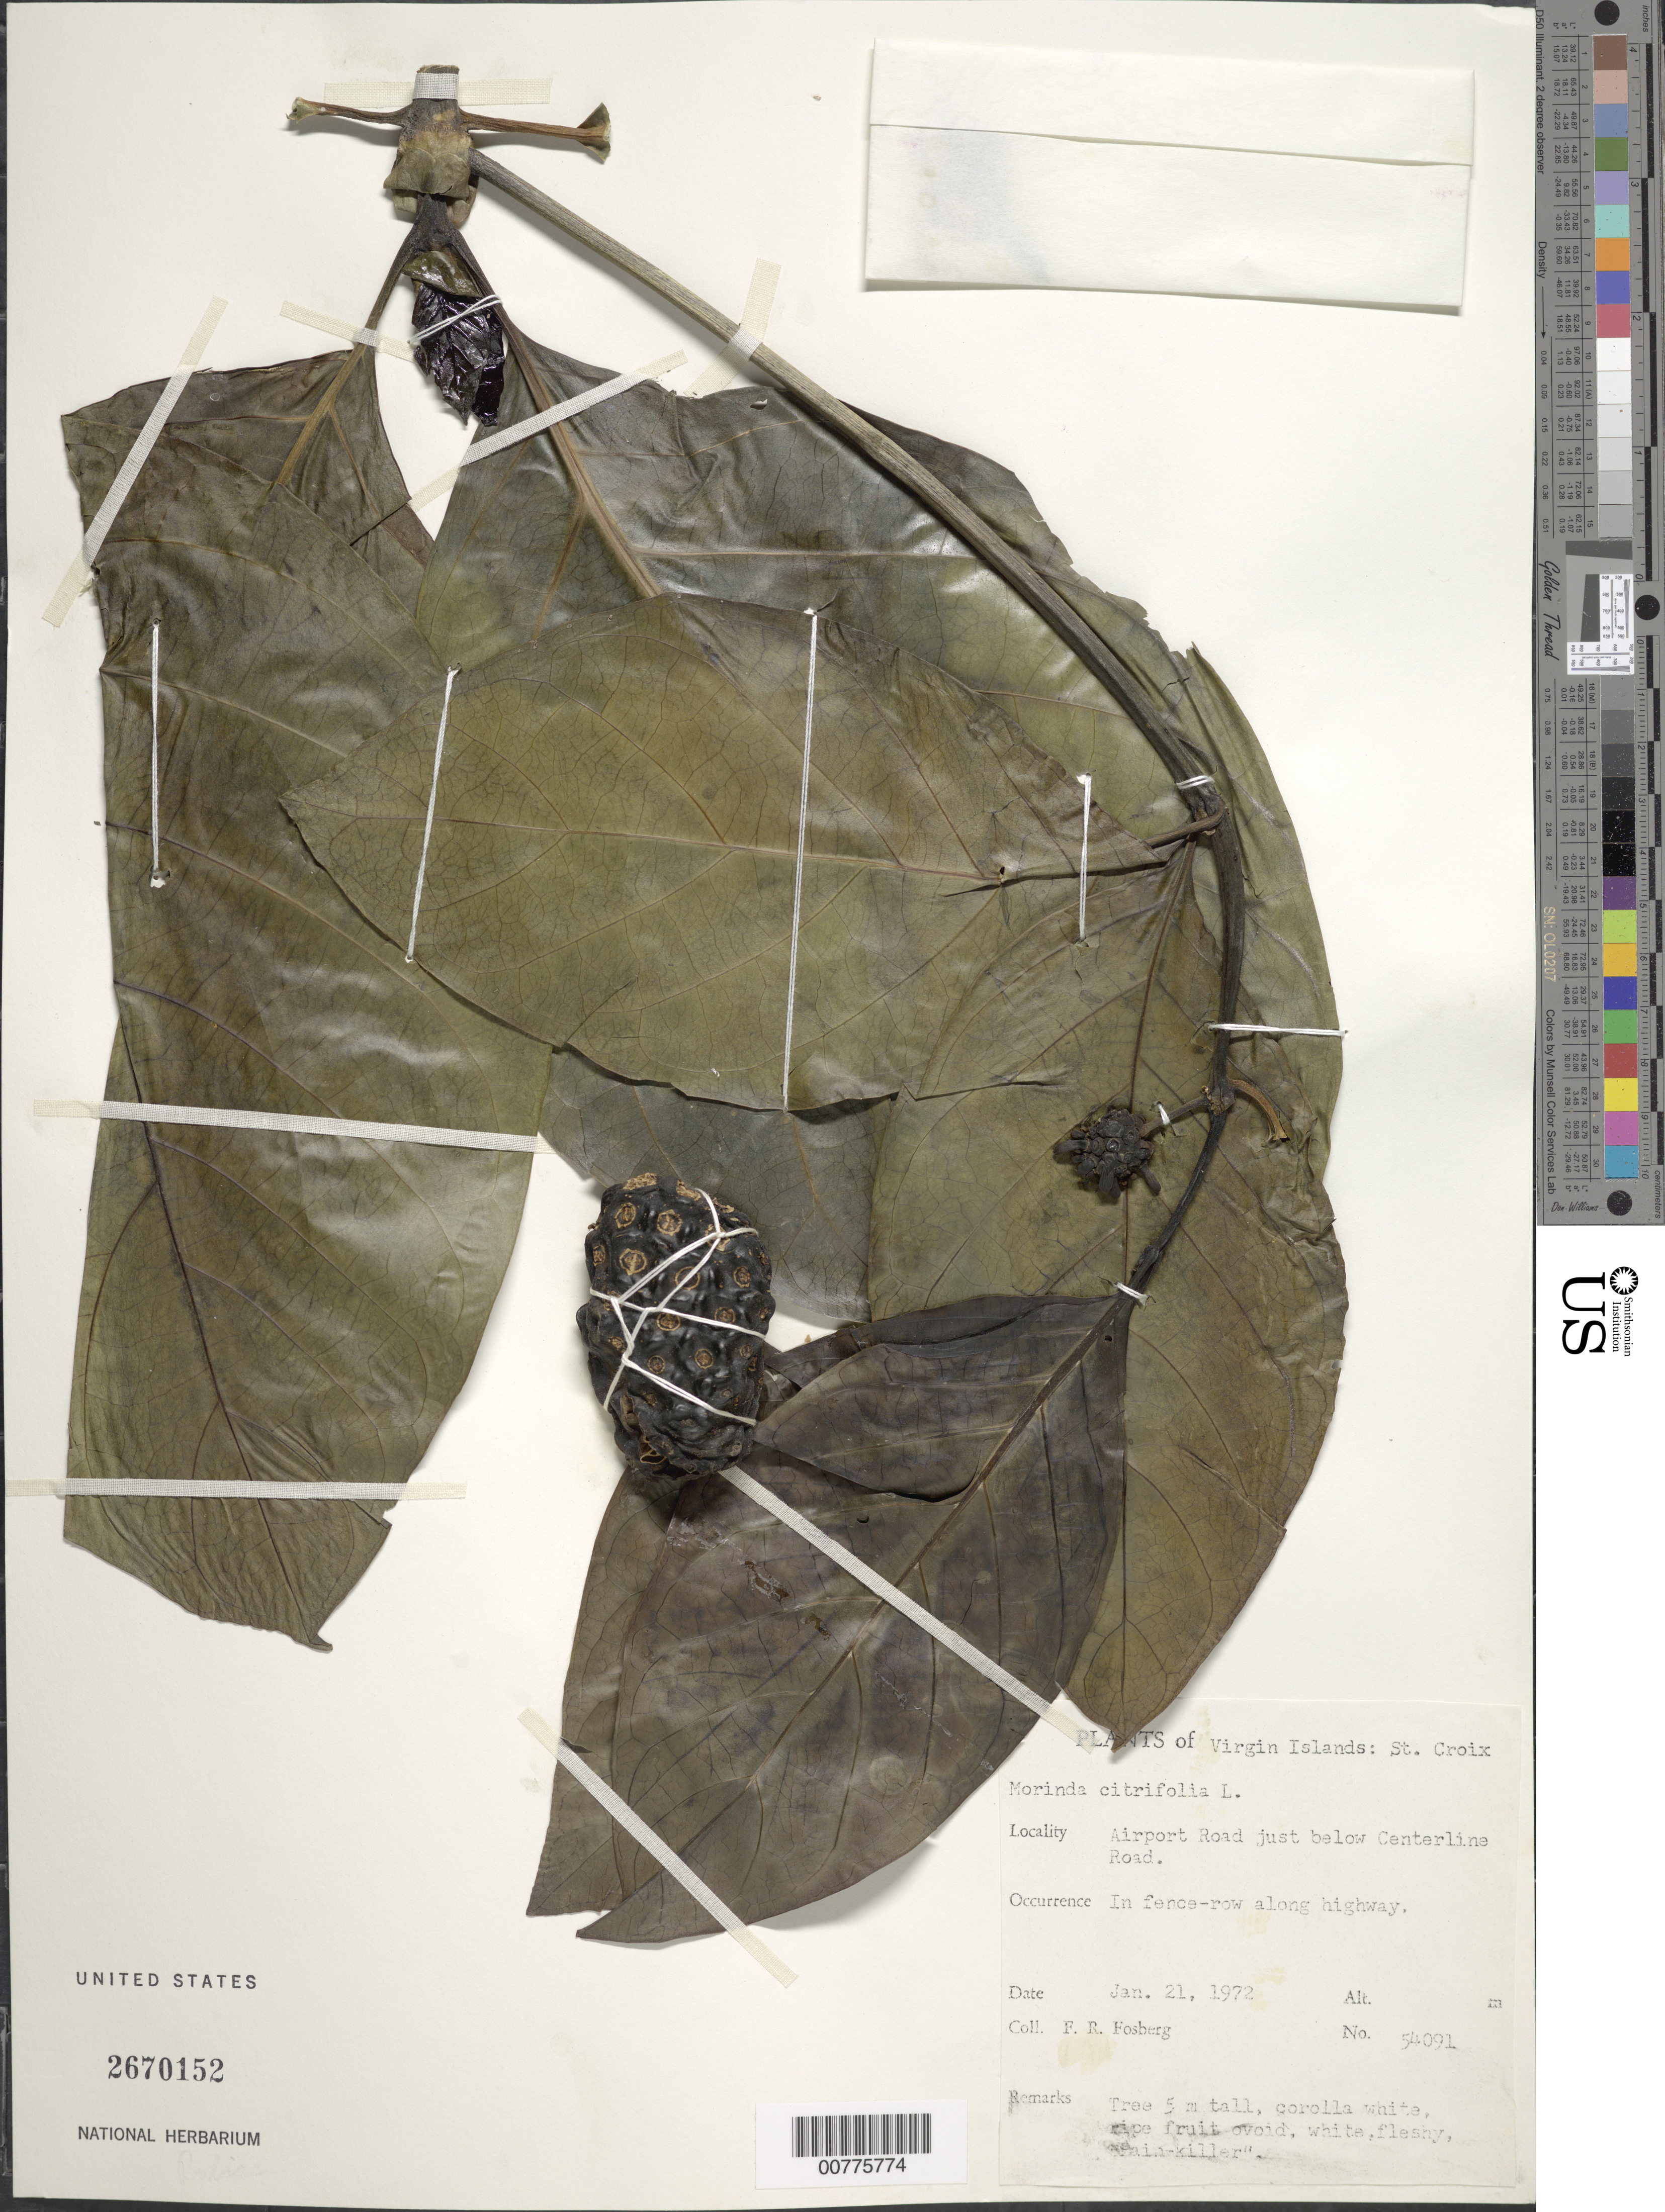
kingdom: Plantae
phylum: Tracheophyta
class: Magnoliopsida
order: Gentianales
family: Rubiaceae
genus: Morinda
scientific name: Morinda citrifolia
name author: L.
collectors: F. R. Fosberg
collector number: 54091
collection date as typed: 21 Jan 1972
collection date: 1972-01-21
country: U.S. Virgin Islands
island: St. Croix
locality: Airport Road just below Centerline Road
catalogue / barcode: US 2670152